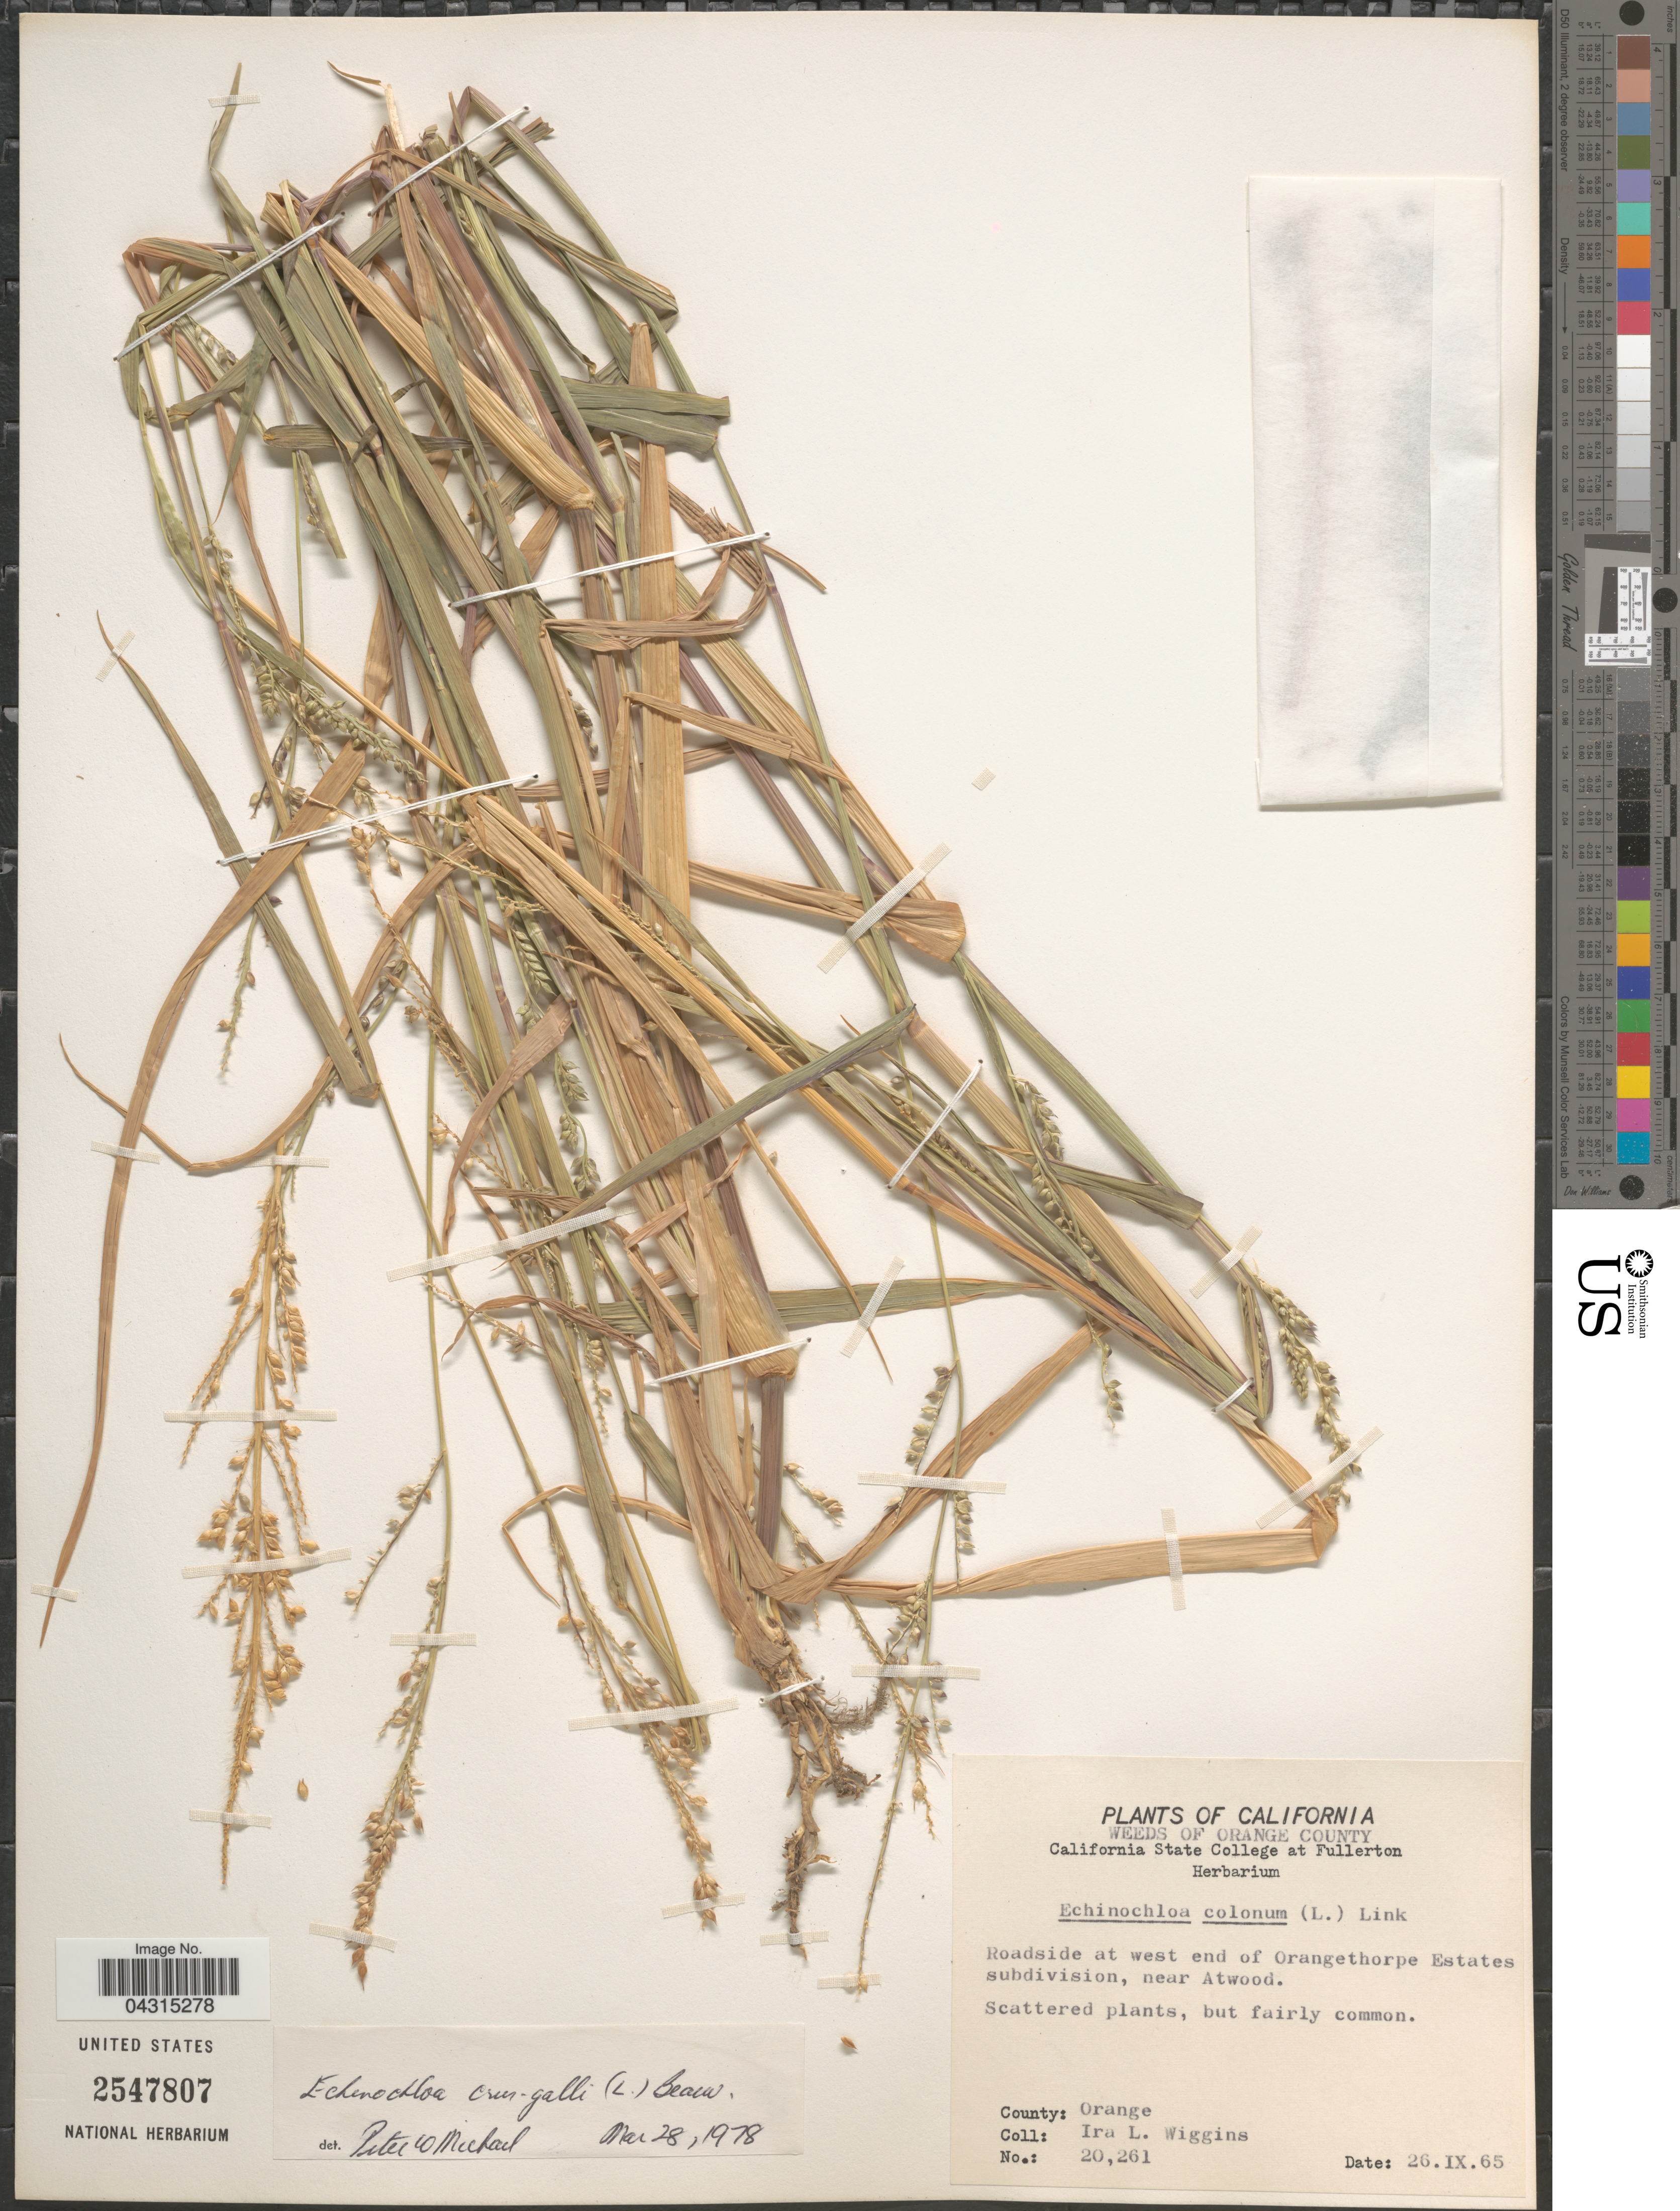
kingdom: Plantae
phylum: Tracheophyta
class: Liliopsida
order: Poales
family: Poaceae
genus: Echinochloa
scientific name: Echinochloa crus-galli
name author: (L.) P. Beauv.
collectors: I. L. Wiggins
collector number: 20261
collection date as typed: Transcribed d/m/y: 26/9/65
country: United States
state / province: California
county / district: Orange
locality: Orange County. Roadside at west end of Orangethorpe Estates subdivision, near Atwood. County: Orange.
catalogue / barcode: US 2547807